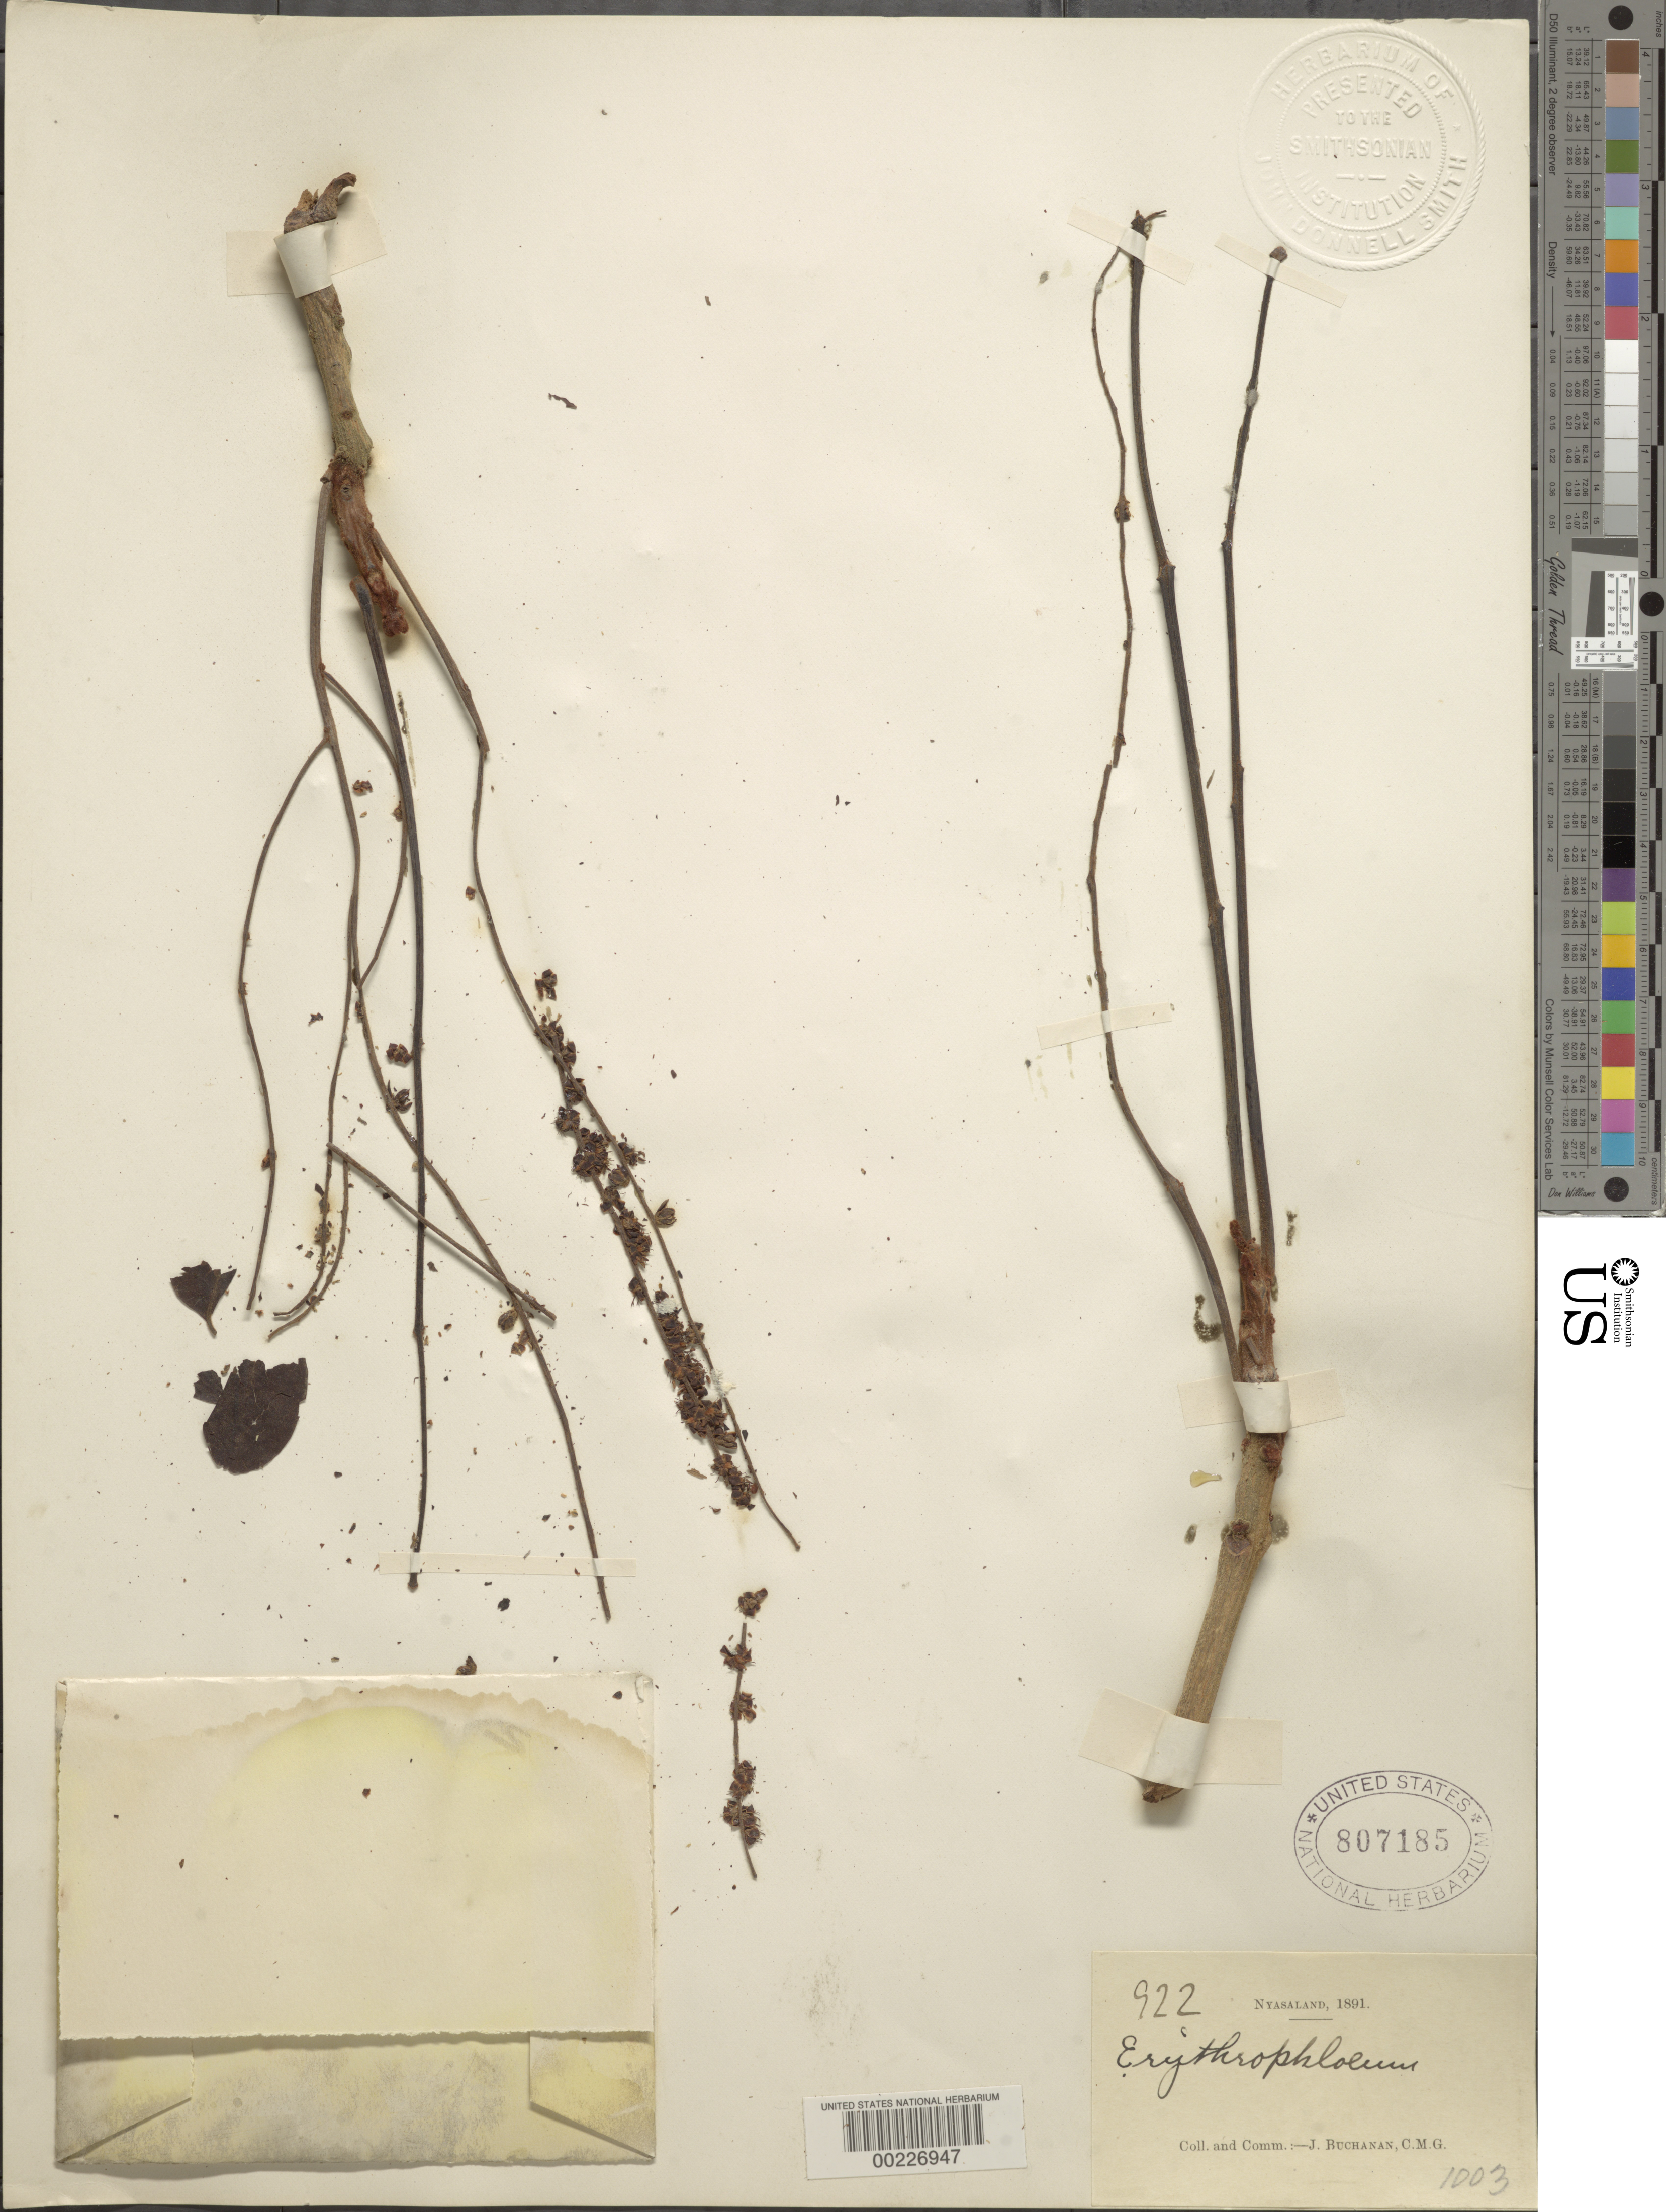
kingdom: Plantae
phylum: Tracheophyta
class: Magnoliopsida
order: Fabales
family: Fabaceae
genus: Erythrophleum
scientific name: Erythrophleum sp.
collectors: J. Buchanan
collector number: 922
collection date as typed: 1891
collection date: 1891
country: Malawi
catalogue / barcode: US 807185